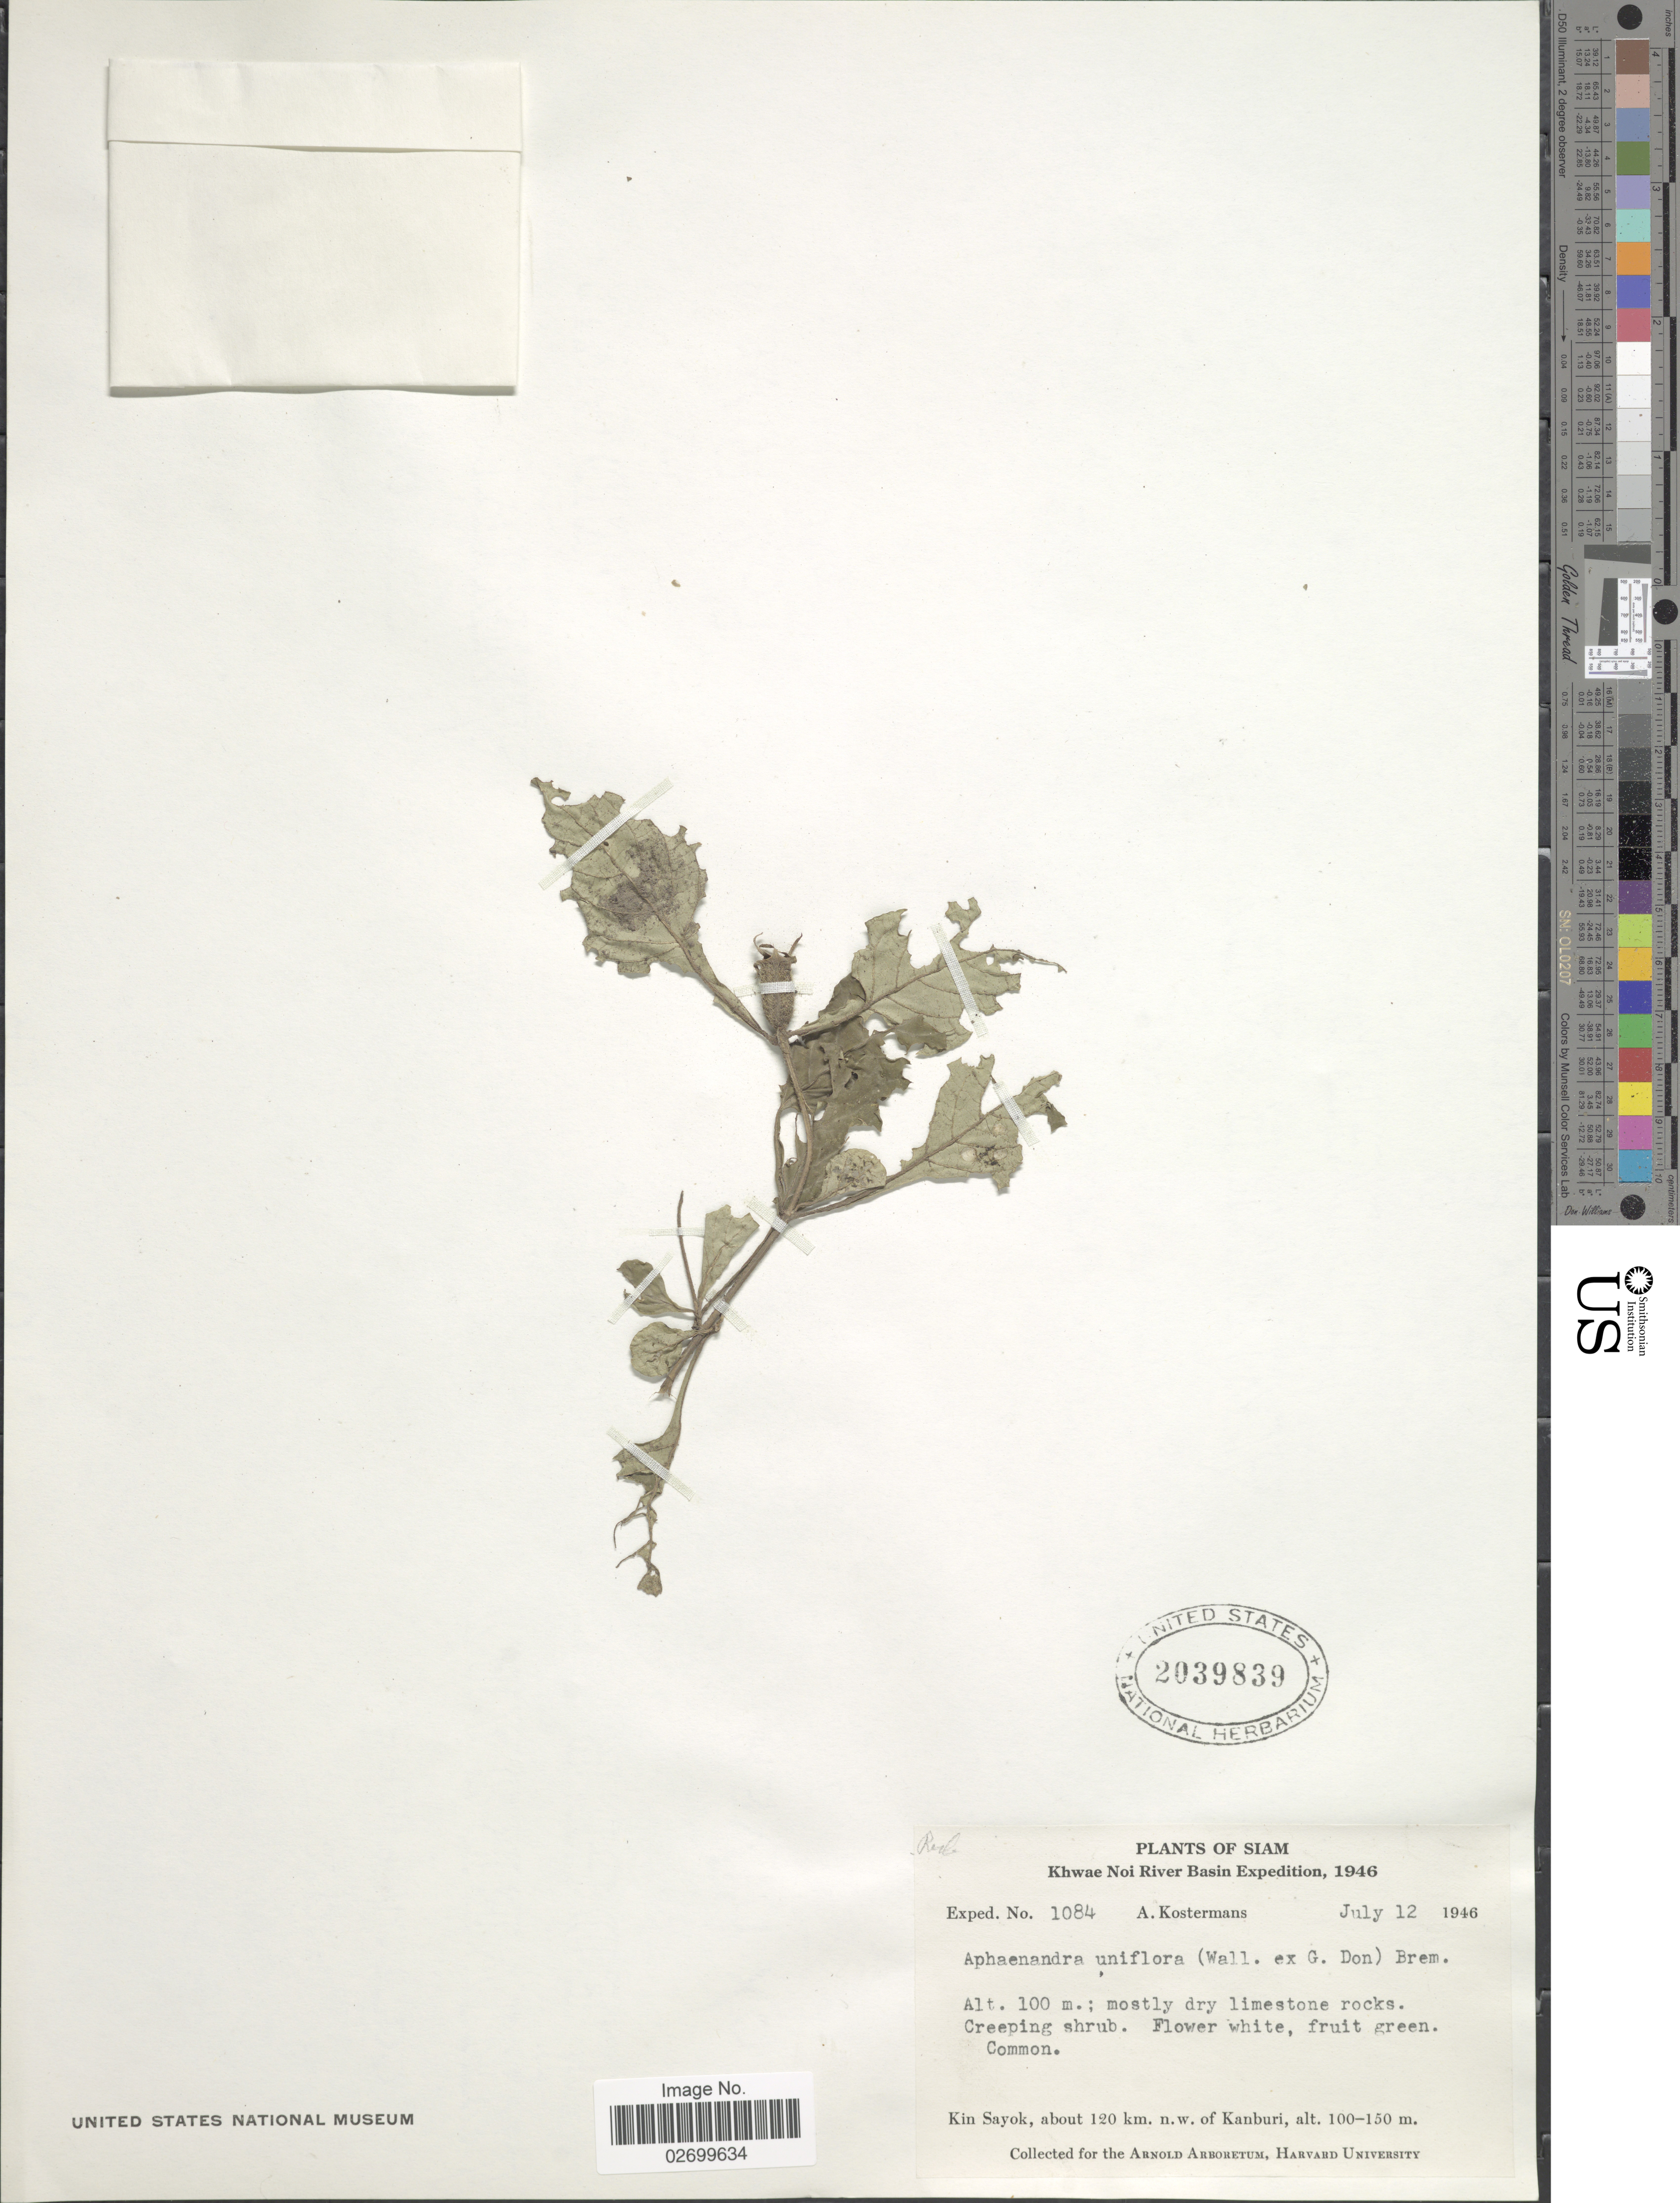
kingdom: Plantae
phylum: Tracheophyta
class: Magnoliopsida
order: Gentianales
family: Rubiaceae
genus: Aphaenandra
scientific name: Aphaenandra uniflora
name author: (Wall. ex G. Don) Bremek.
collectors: A. J. G. Kostermans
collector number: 1084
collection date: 1946-07-12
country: Thailand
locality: Siam, Kin Sayok, about 120 km. n.w. of Kanburi, Khwae Noi River Basin.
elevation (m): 100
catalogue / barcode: US 2039839